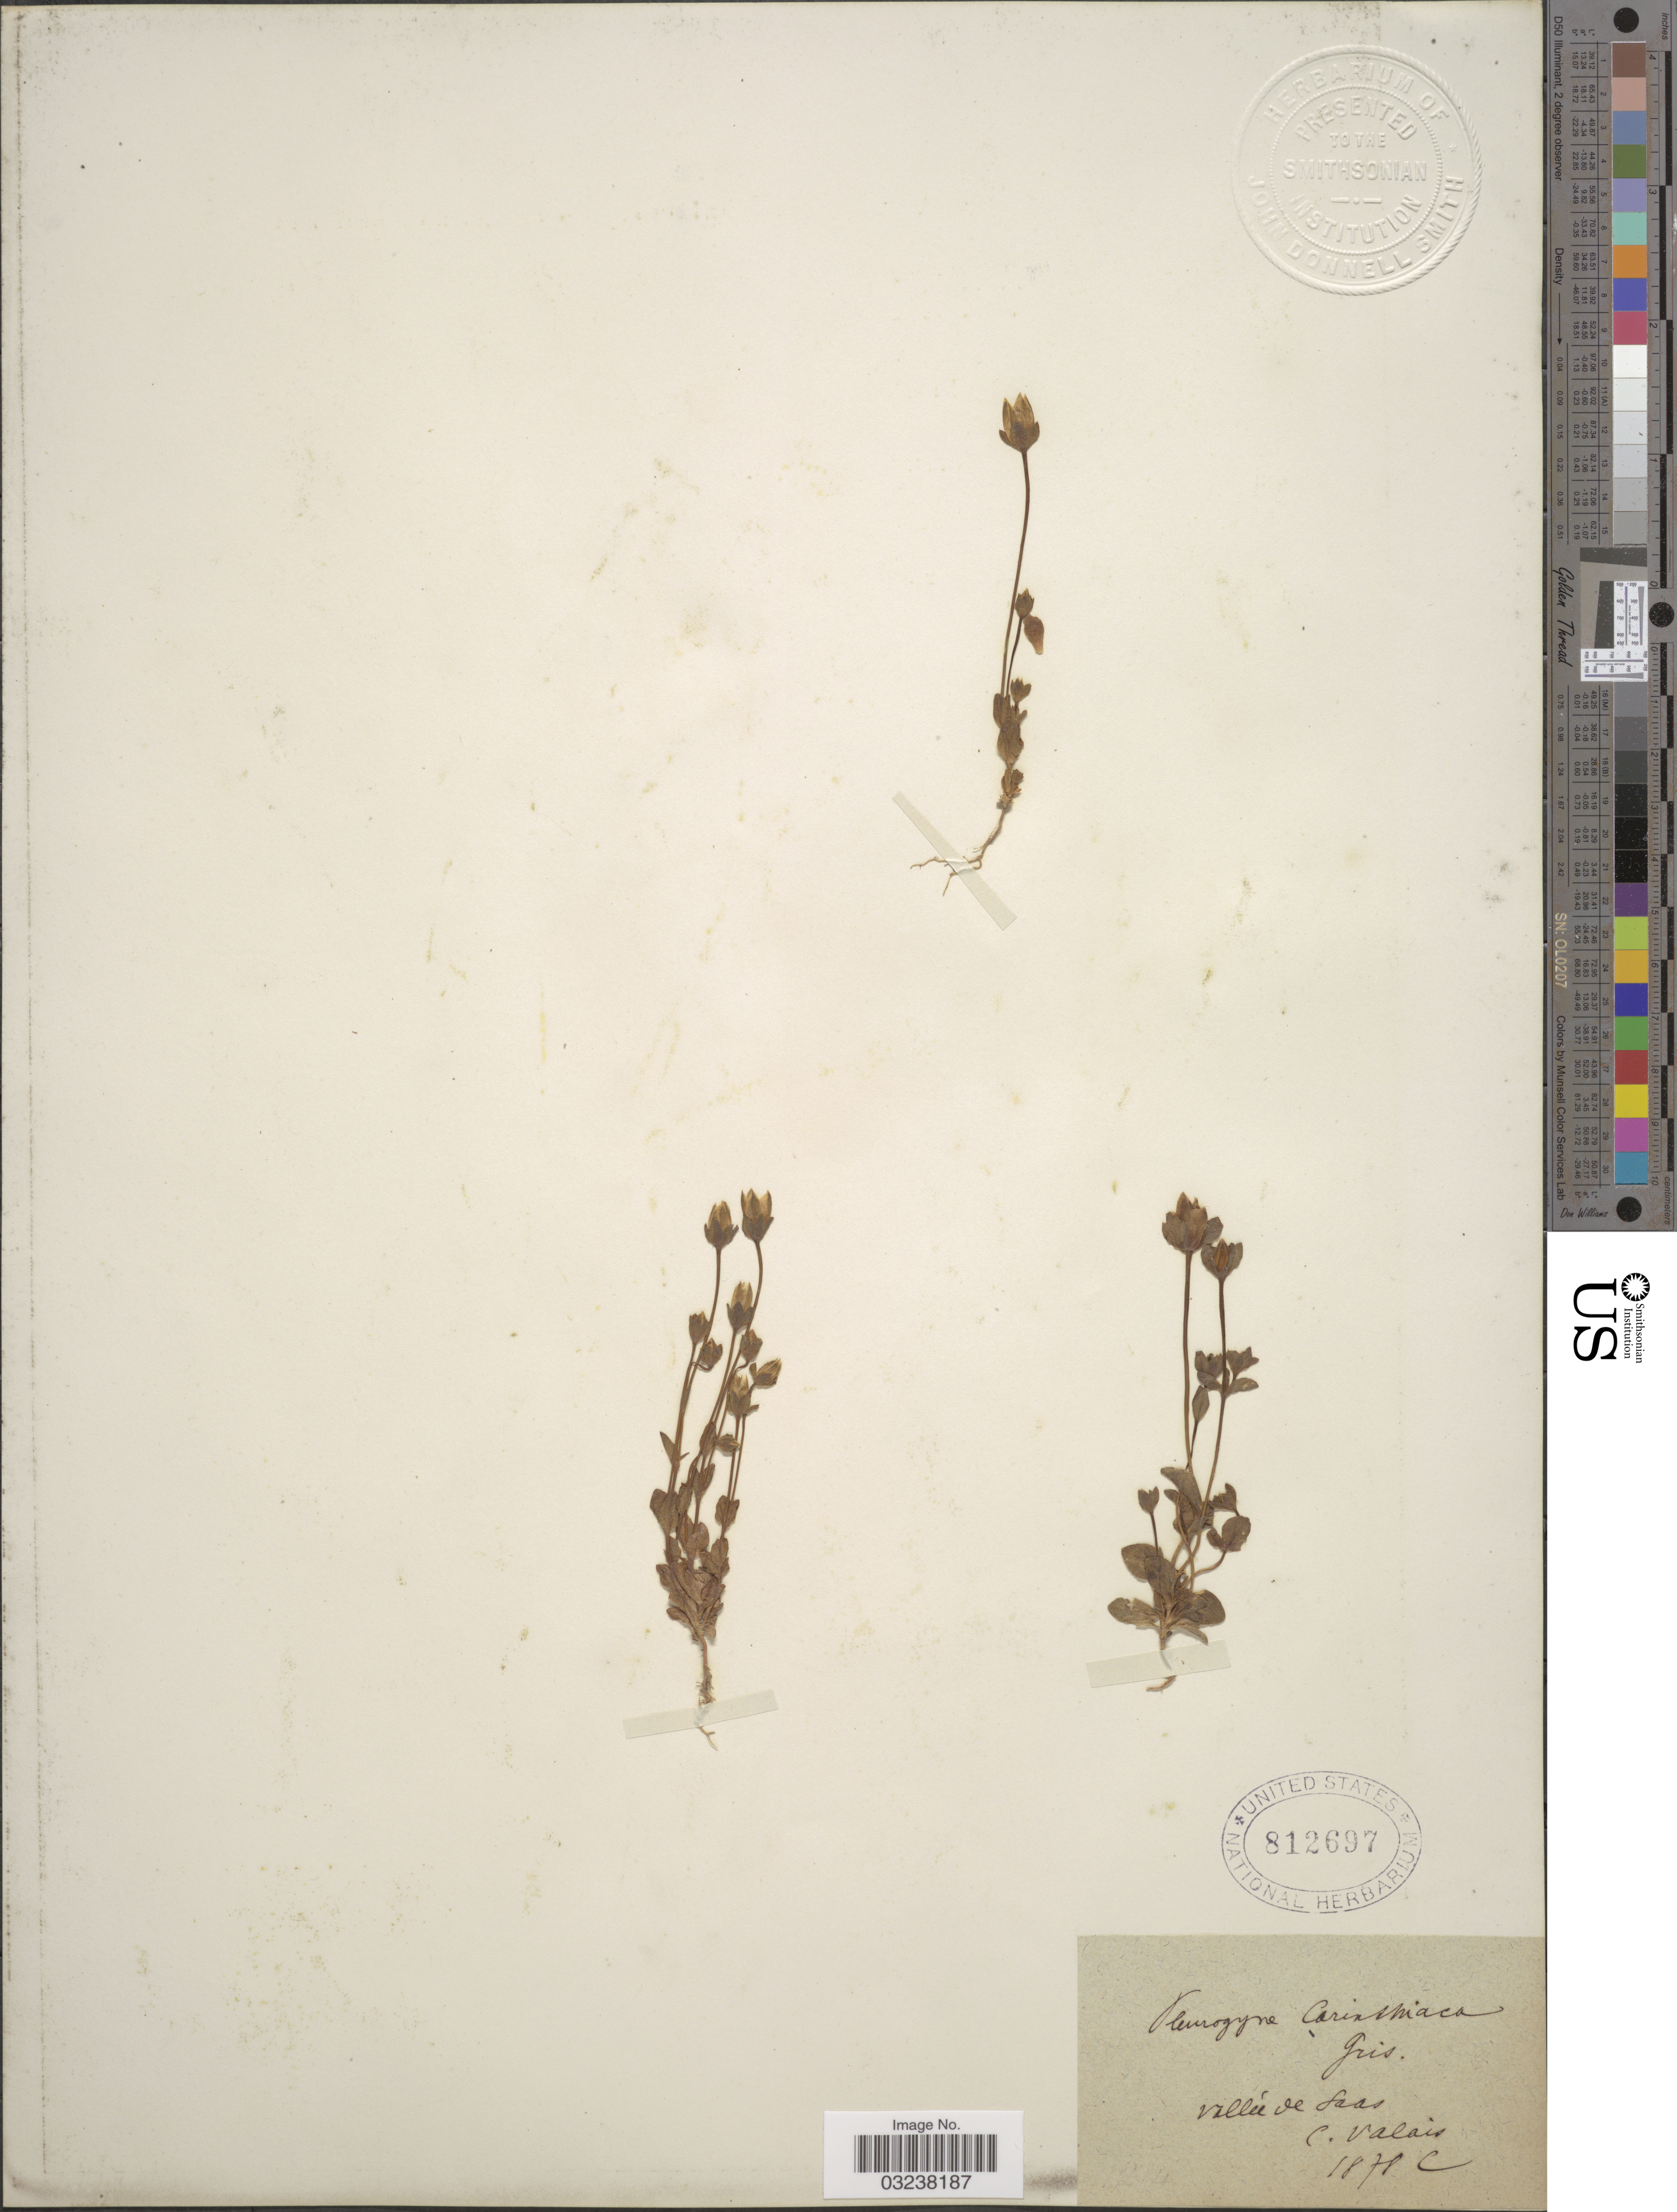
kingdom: Plantae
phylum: Tracheophyta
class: Magnoliopsida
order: Gentianales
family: Gentianaceae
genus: Pleurogyne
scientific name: Pleurogyne carinthiaca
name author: (Wulfen) Griseb.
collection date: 1878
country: Switzerland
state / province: Valais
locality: Vallée de Saas.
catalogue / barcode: US 812697